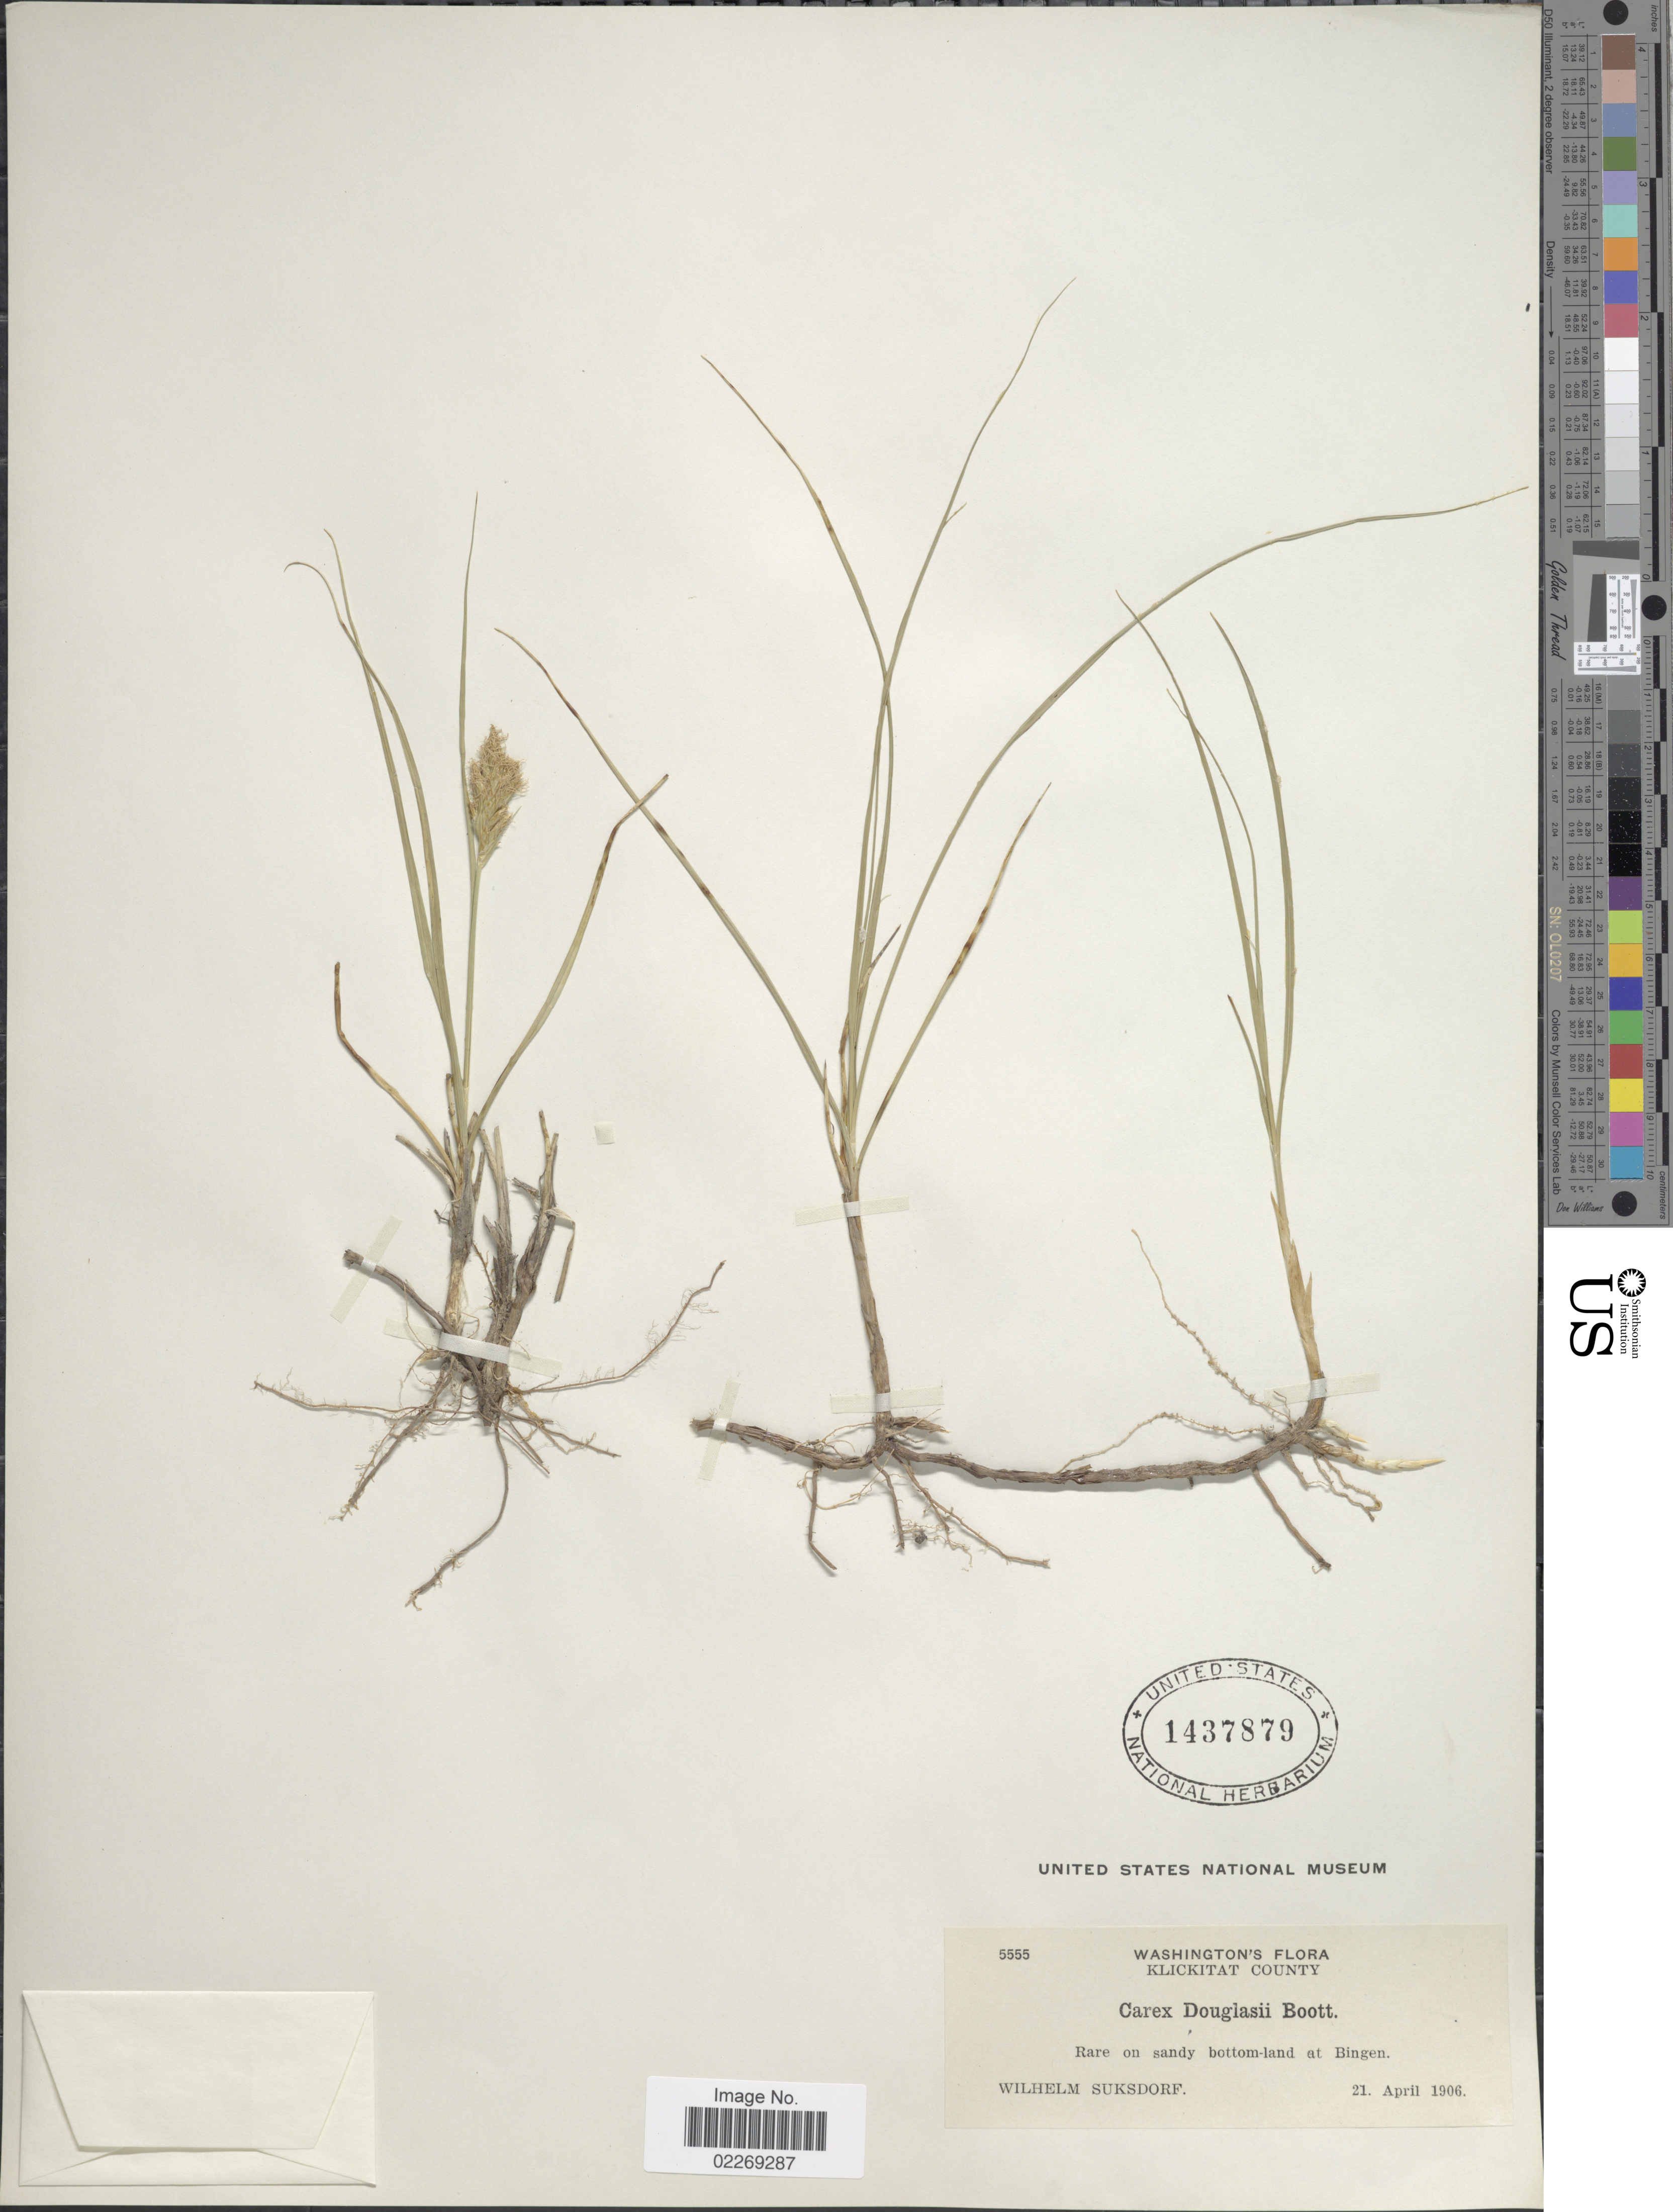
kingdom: Plantae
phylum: Tracheophyta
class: Liliopsida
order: Poales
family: Cyperaceae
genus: Carex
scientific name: Carex douglasii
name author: Boott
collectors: W. N. Suksdorf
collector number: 5555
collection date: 1906-04-21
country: United States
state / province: Washington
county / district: Klickitat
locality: Klickitat County. Rare on sandy bottom-land at Bingen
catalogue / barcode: US 1437879